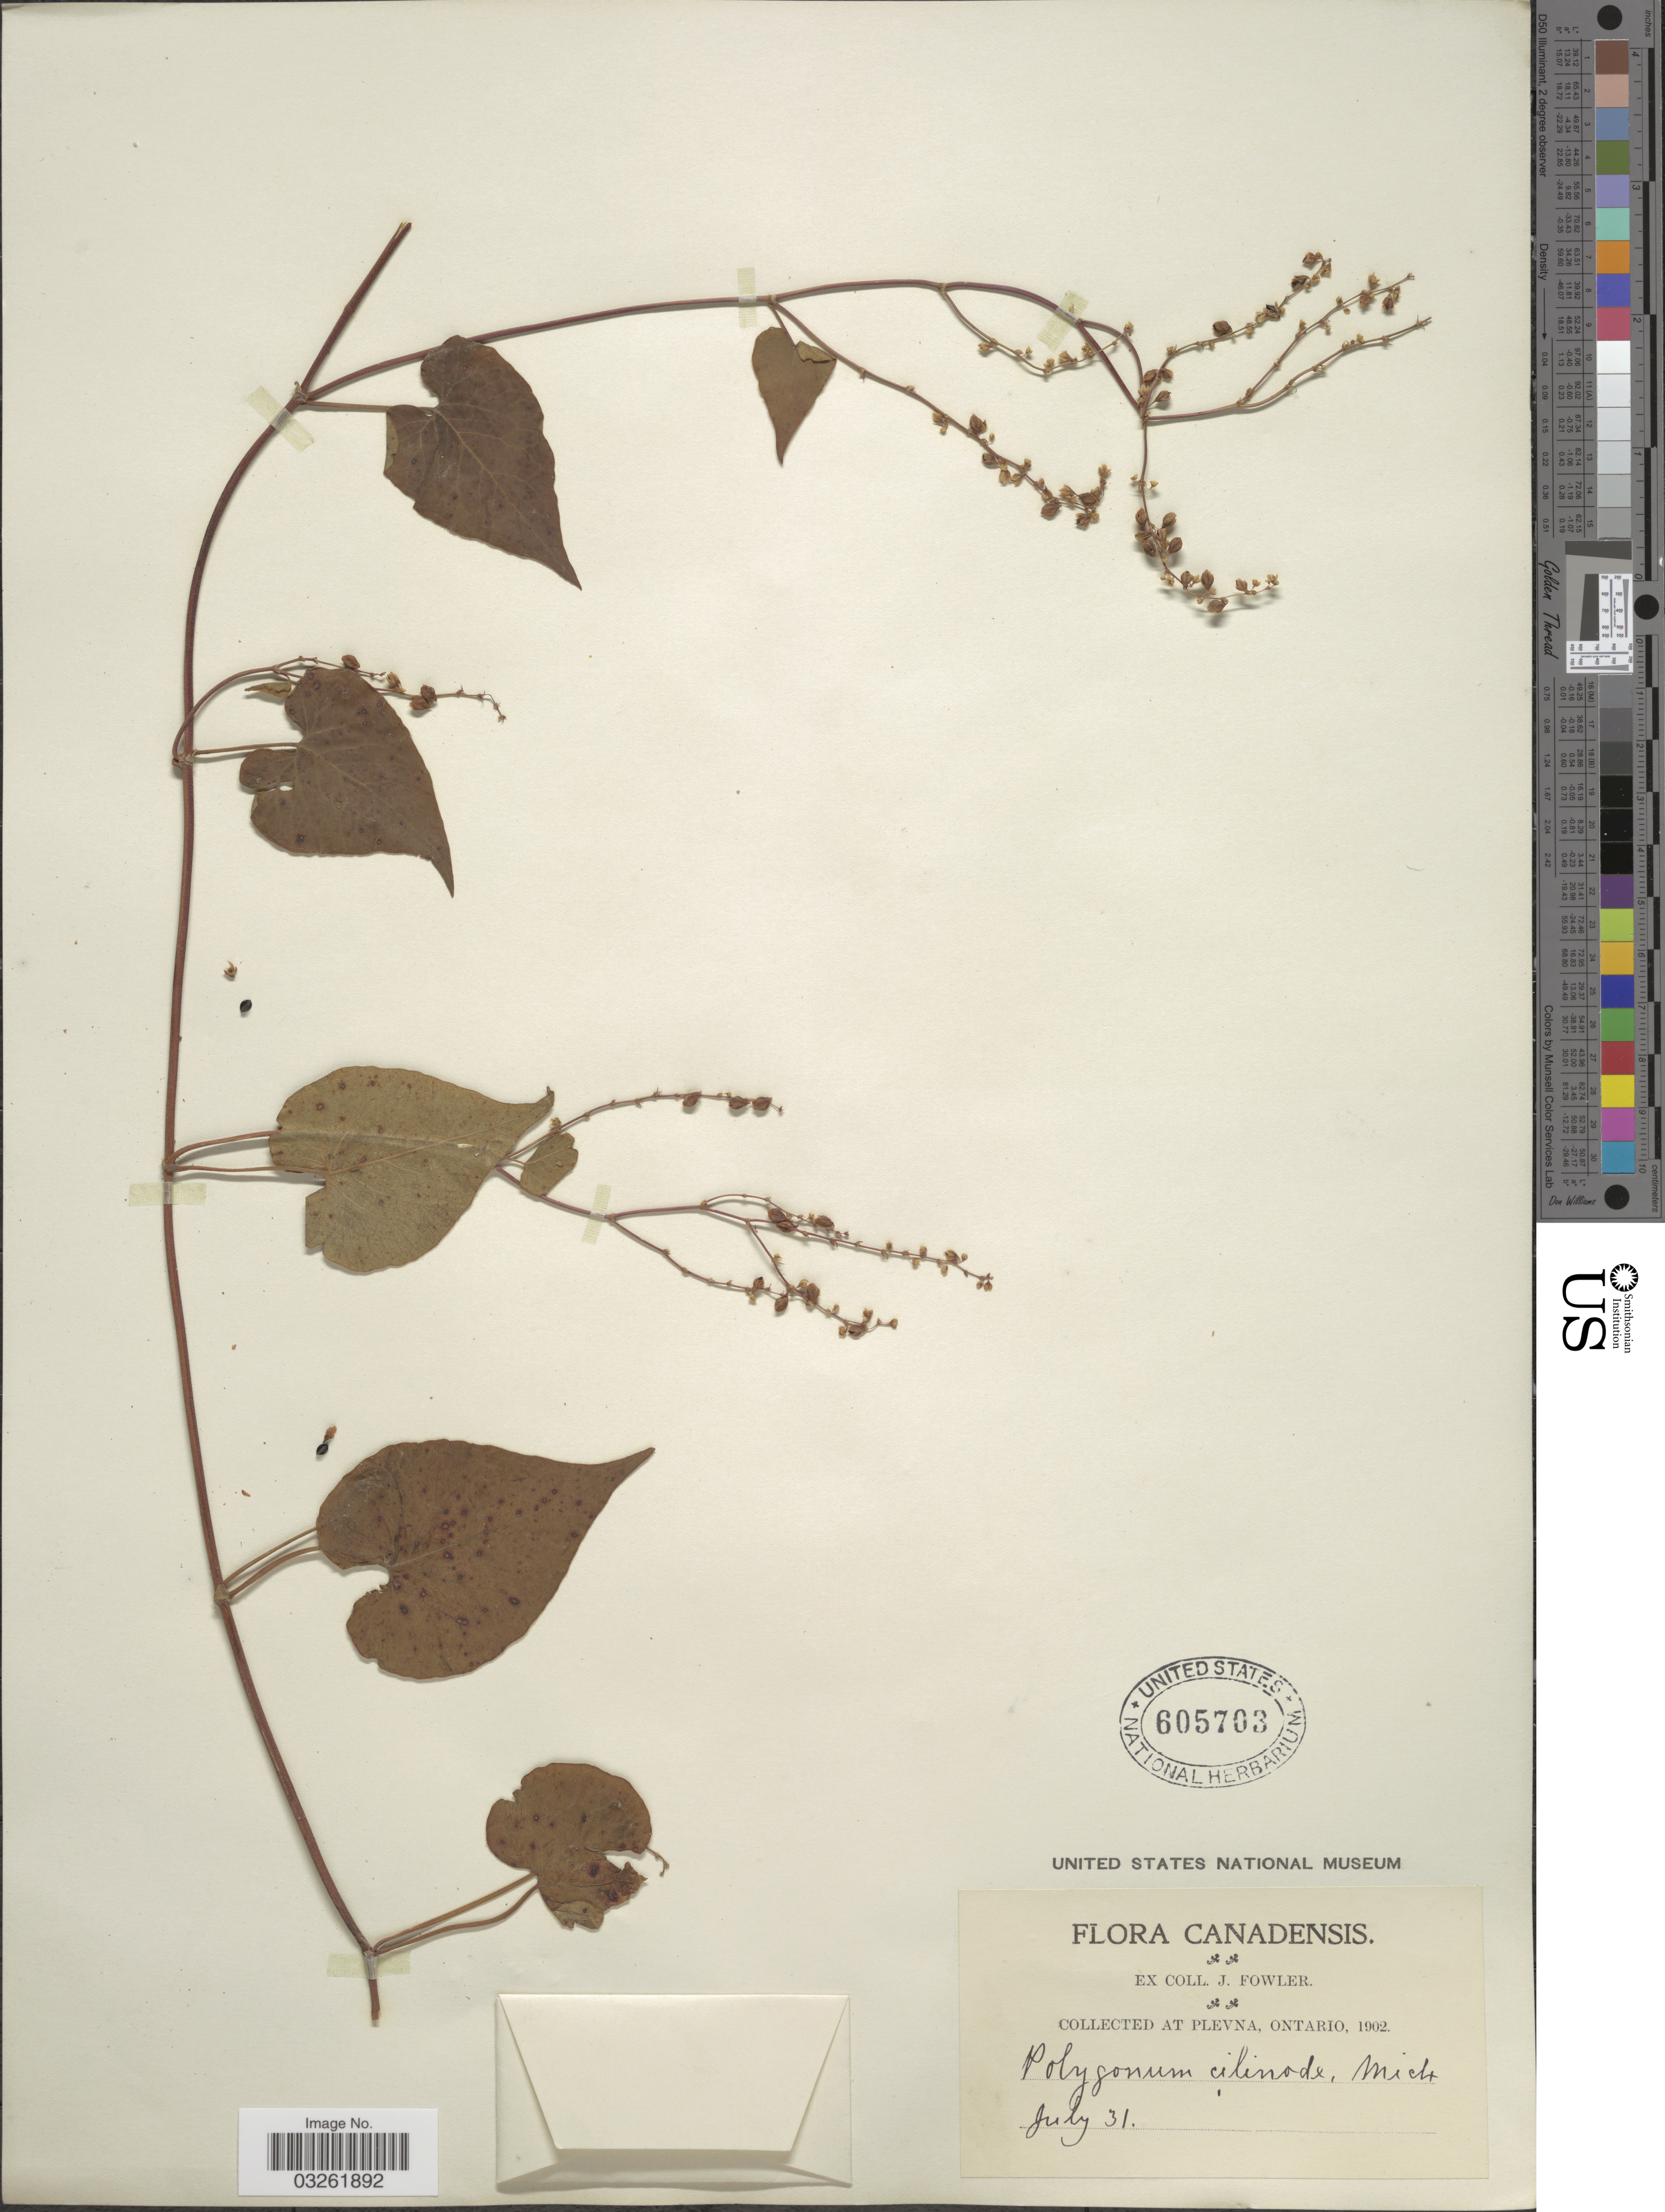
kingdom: Plantae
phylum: Tracheophyta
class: Magnoliopsida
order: Caryophyllales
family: Polygonaceae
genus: Fallopia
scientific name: Fallopia cilinodis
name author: (Michx.) Holub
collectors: J. Fowler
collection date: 1902-07-31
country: Canada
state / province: Ontario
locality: At Plevna.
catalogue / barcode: US 605703